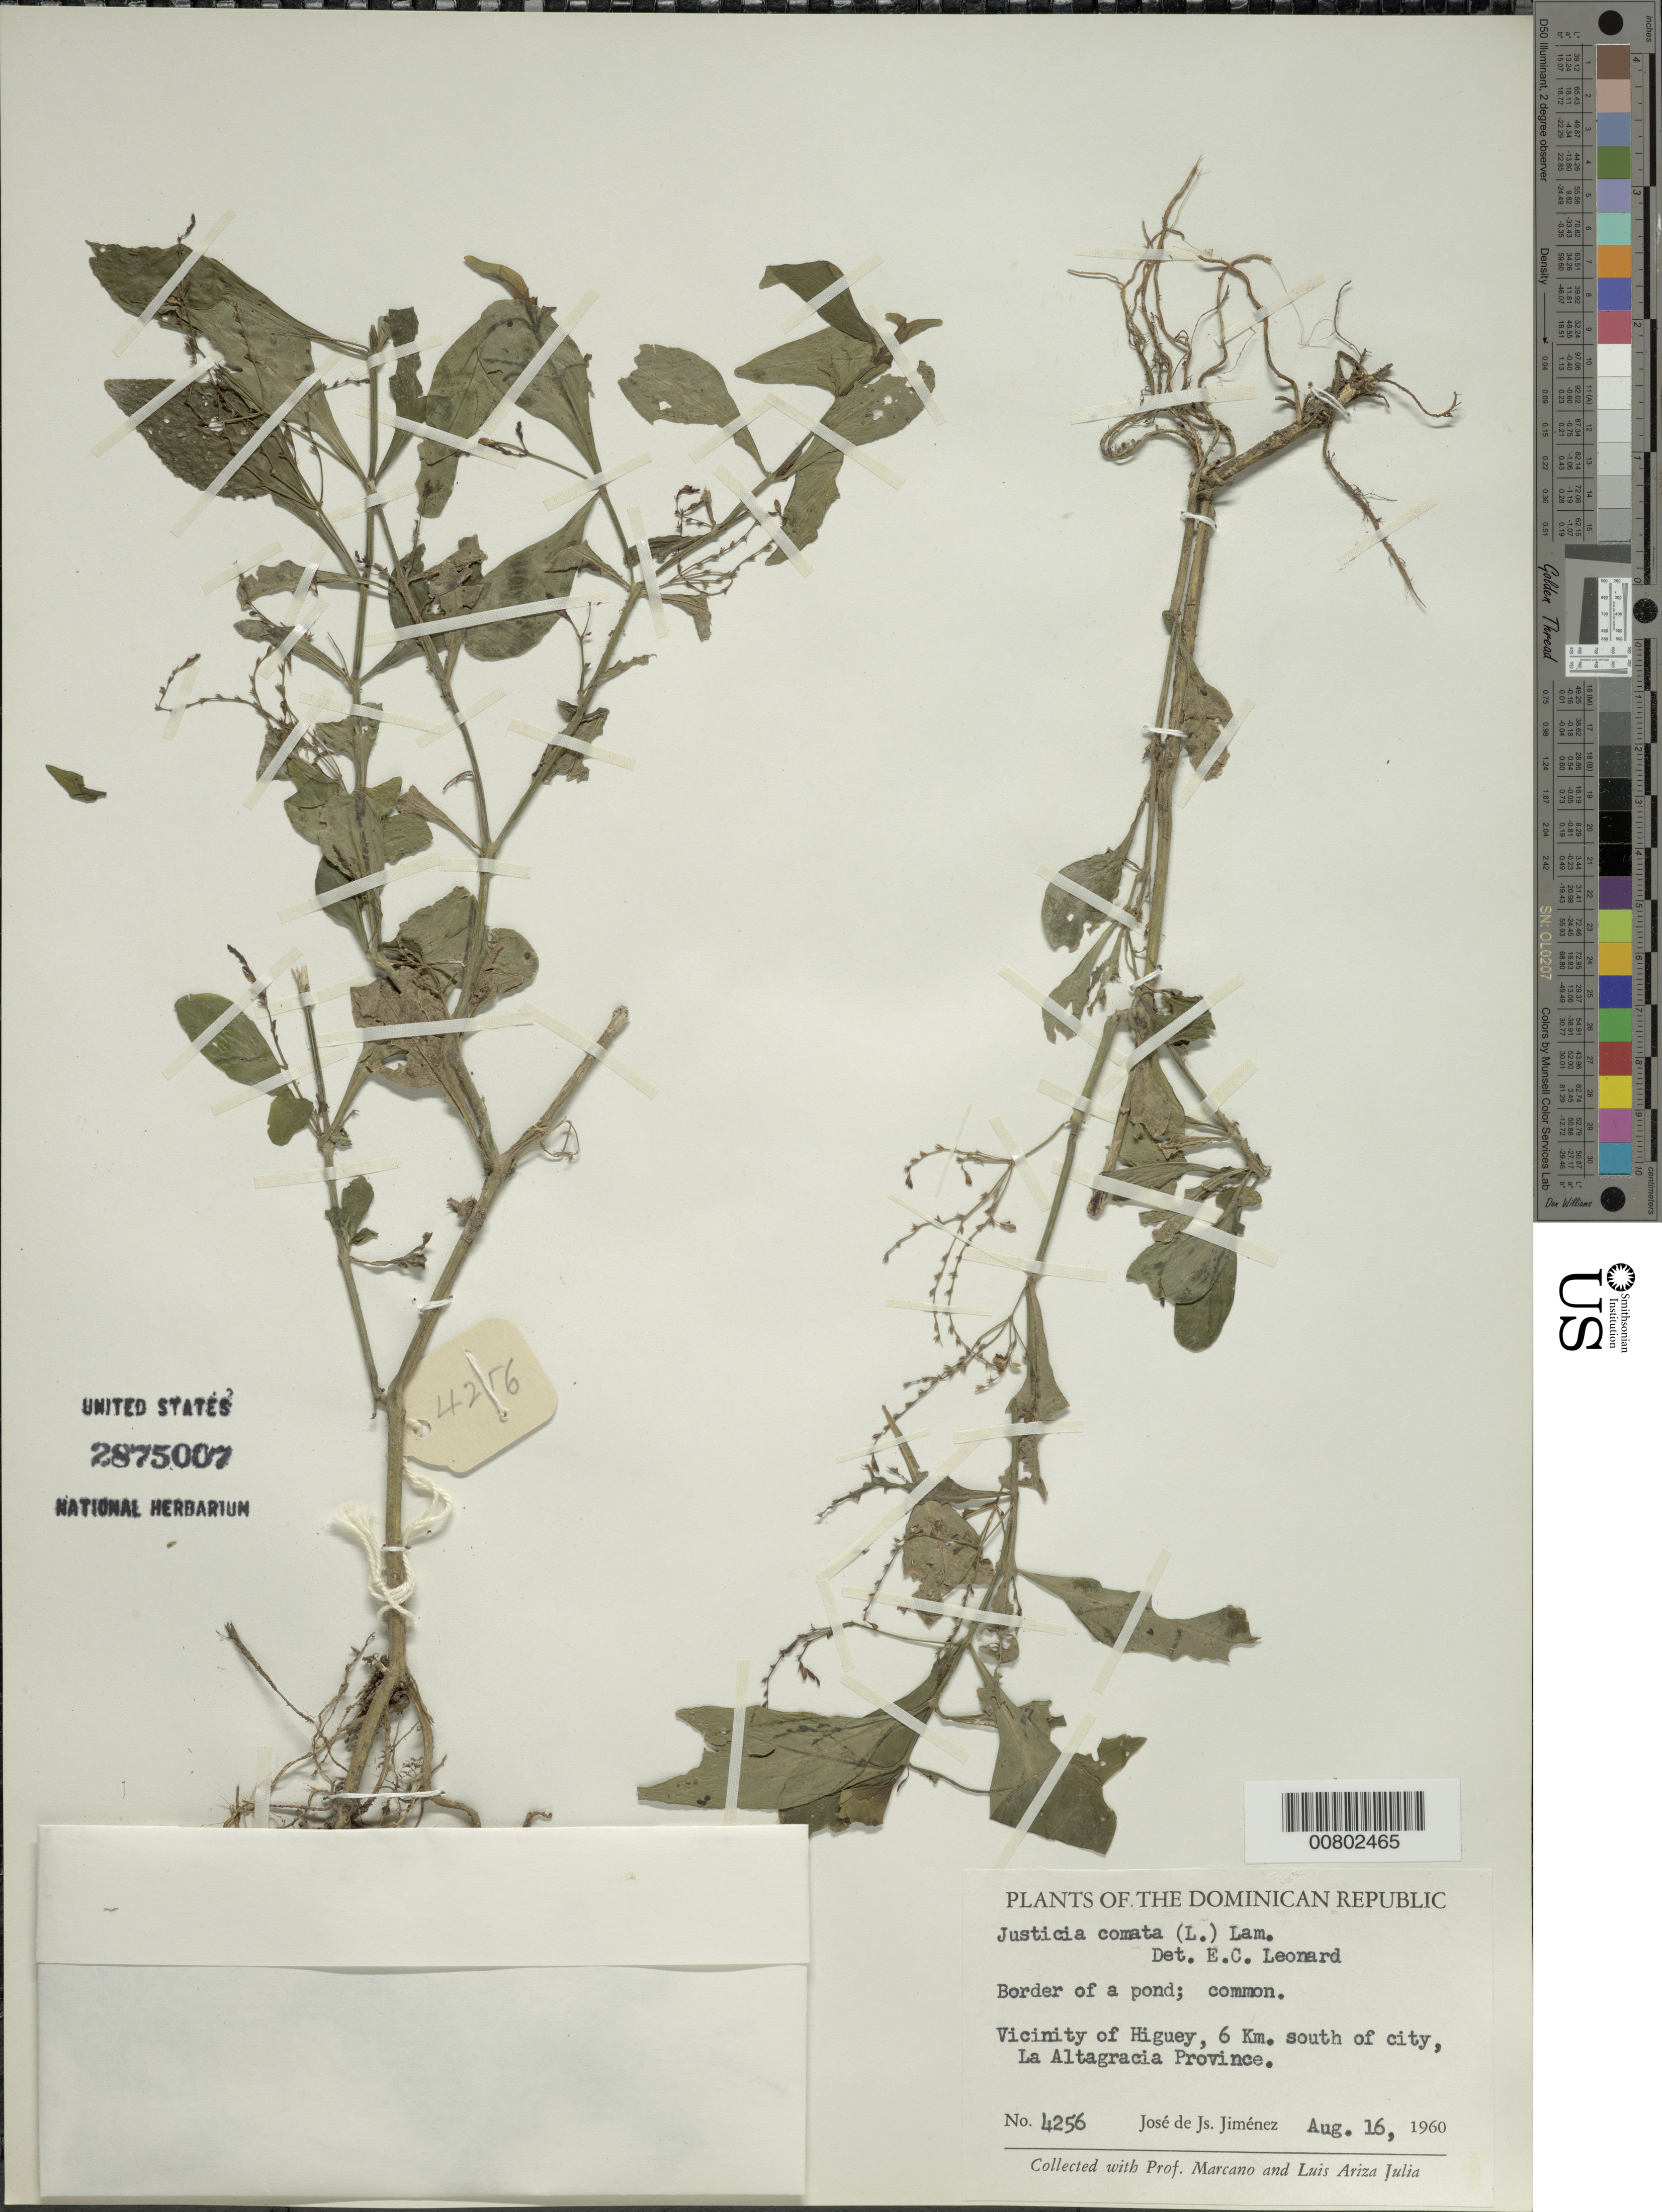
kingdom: Plantae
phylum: Tracheophyta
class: Magnoliopsida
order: Lamiales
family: Acanthaceae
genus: Justicia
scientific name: Justicia comata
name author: (L.) Lam.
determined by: Leonard, Emery C., (US)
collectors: J. J. Jiménez Almonte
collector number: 4256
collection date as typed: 16 Aug 1960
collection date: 1960-08-16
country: Dominican Republic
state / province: La Altagracia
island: Hispaniola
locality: Vicinity of Higuey, 6 km S of city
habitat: Border of pond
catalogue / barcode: US 2875007